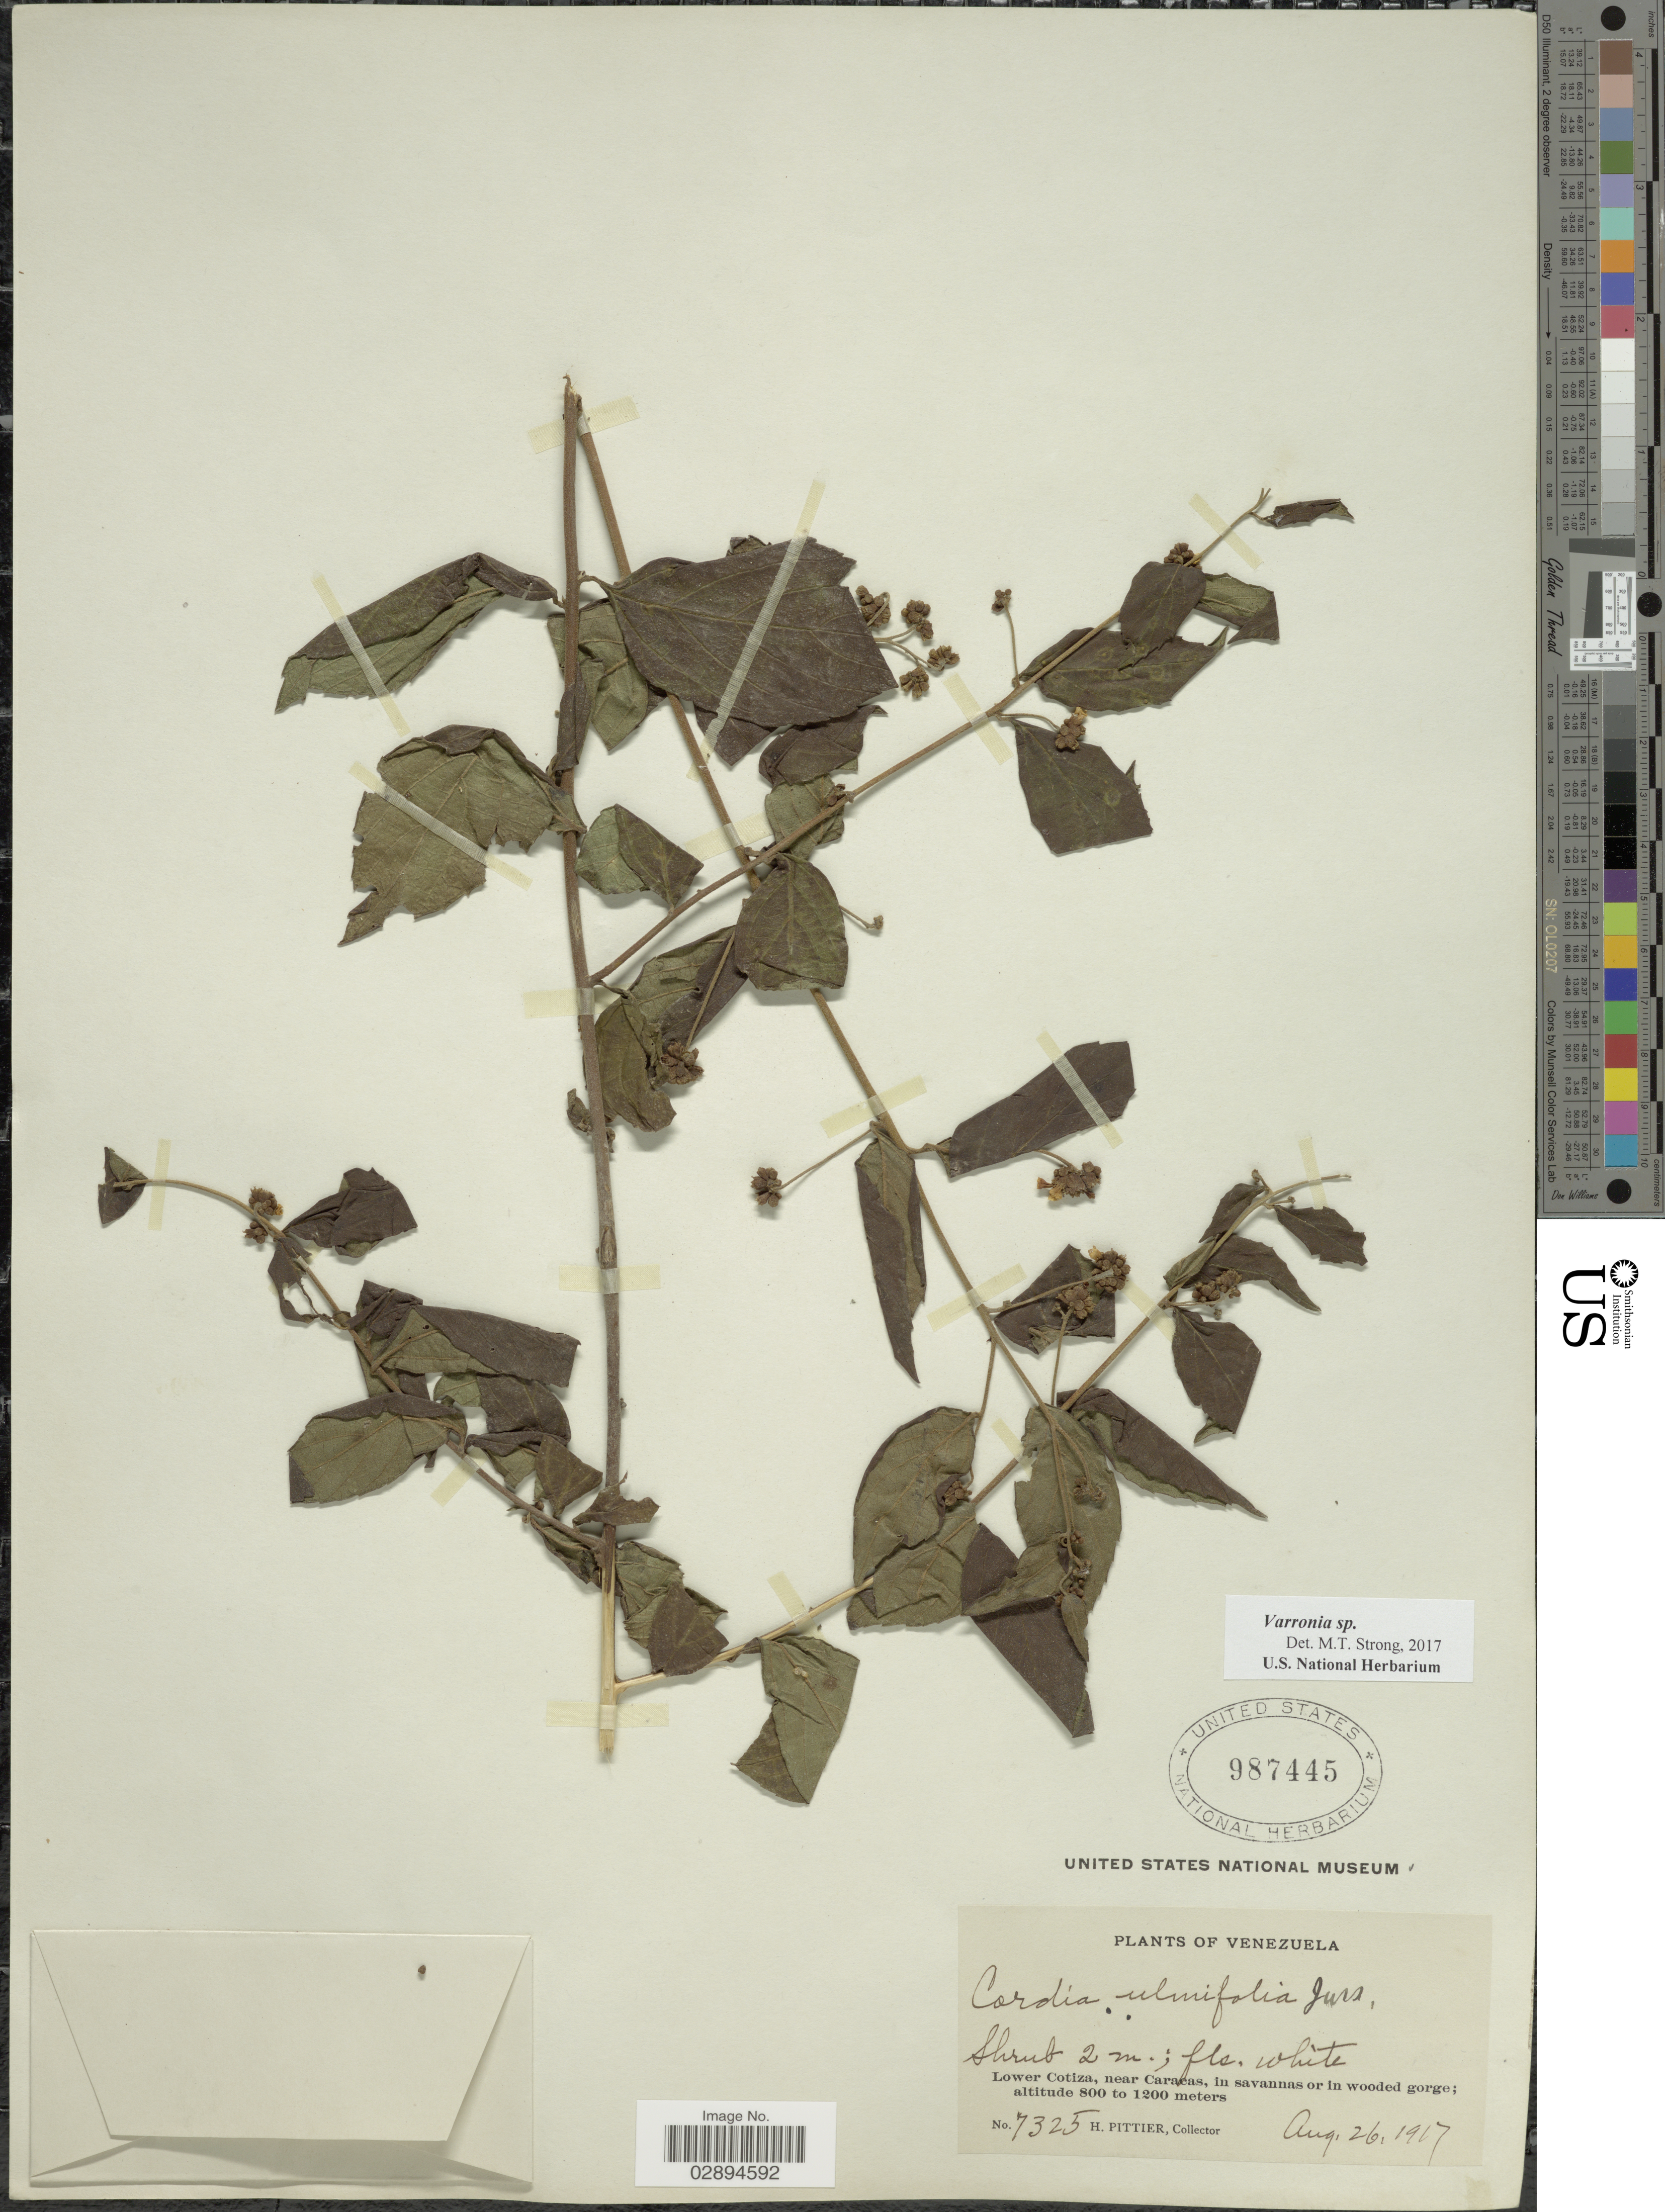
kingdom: Plantae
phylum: Tracheophyta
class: Magnoliopsida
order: Boraginales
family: Cordiaceae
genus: Varronia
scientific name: Varronia sp.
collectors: H. F. Pittier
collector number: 7325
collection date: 1917-08-26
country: Venezuela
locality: Lower Cotiza, near Caracas, in savannas or in wooded george.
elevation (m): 800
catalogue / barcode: US 987445